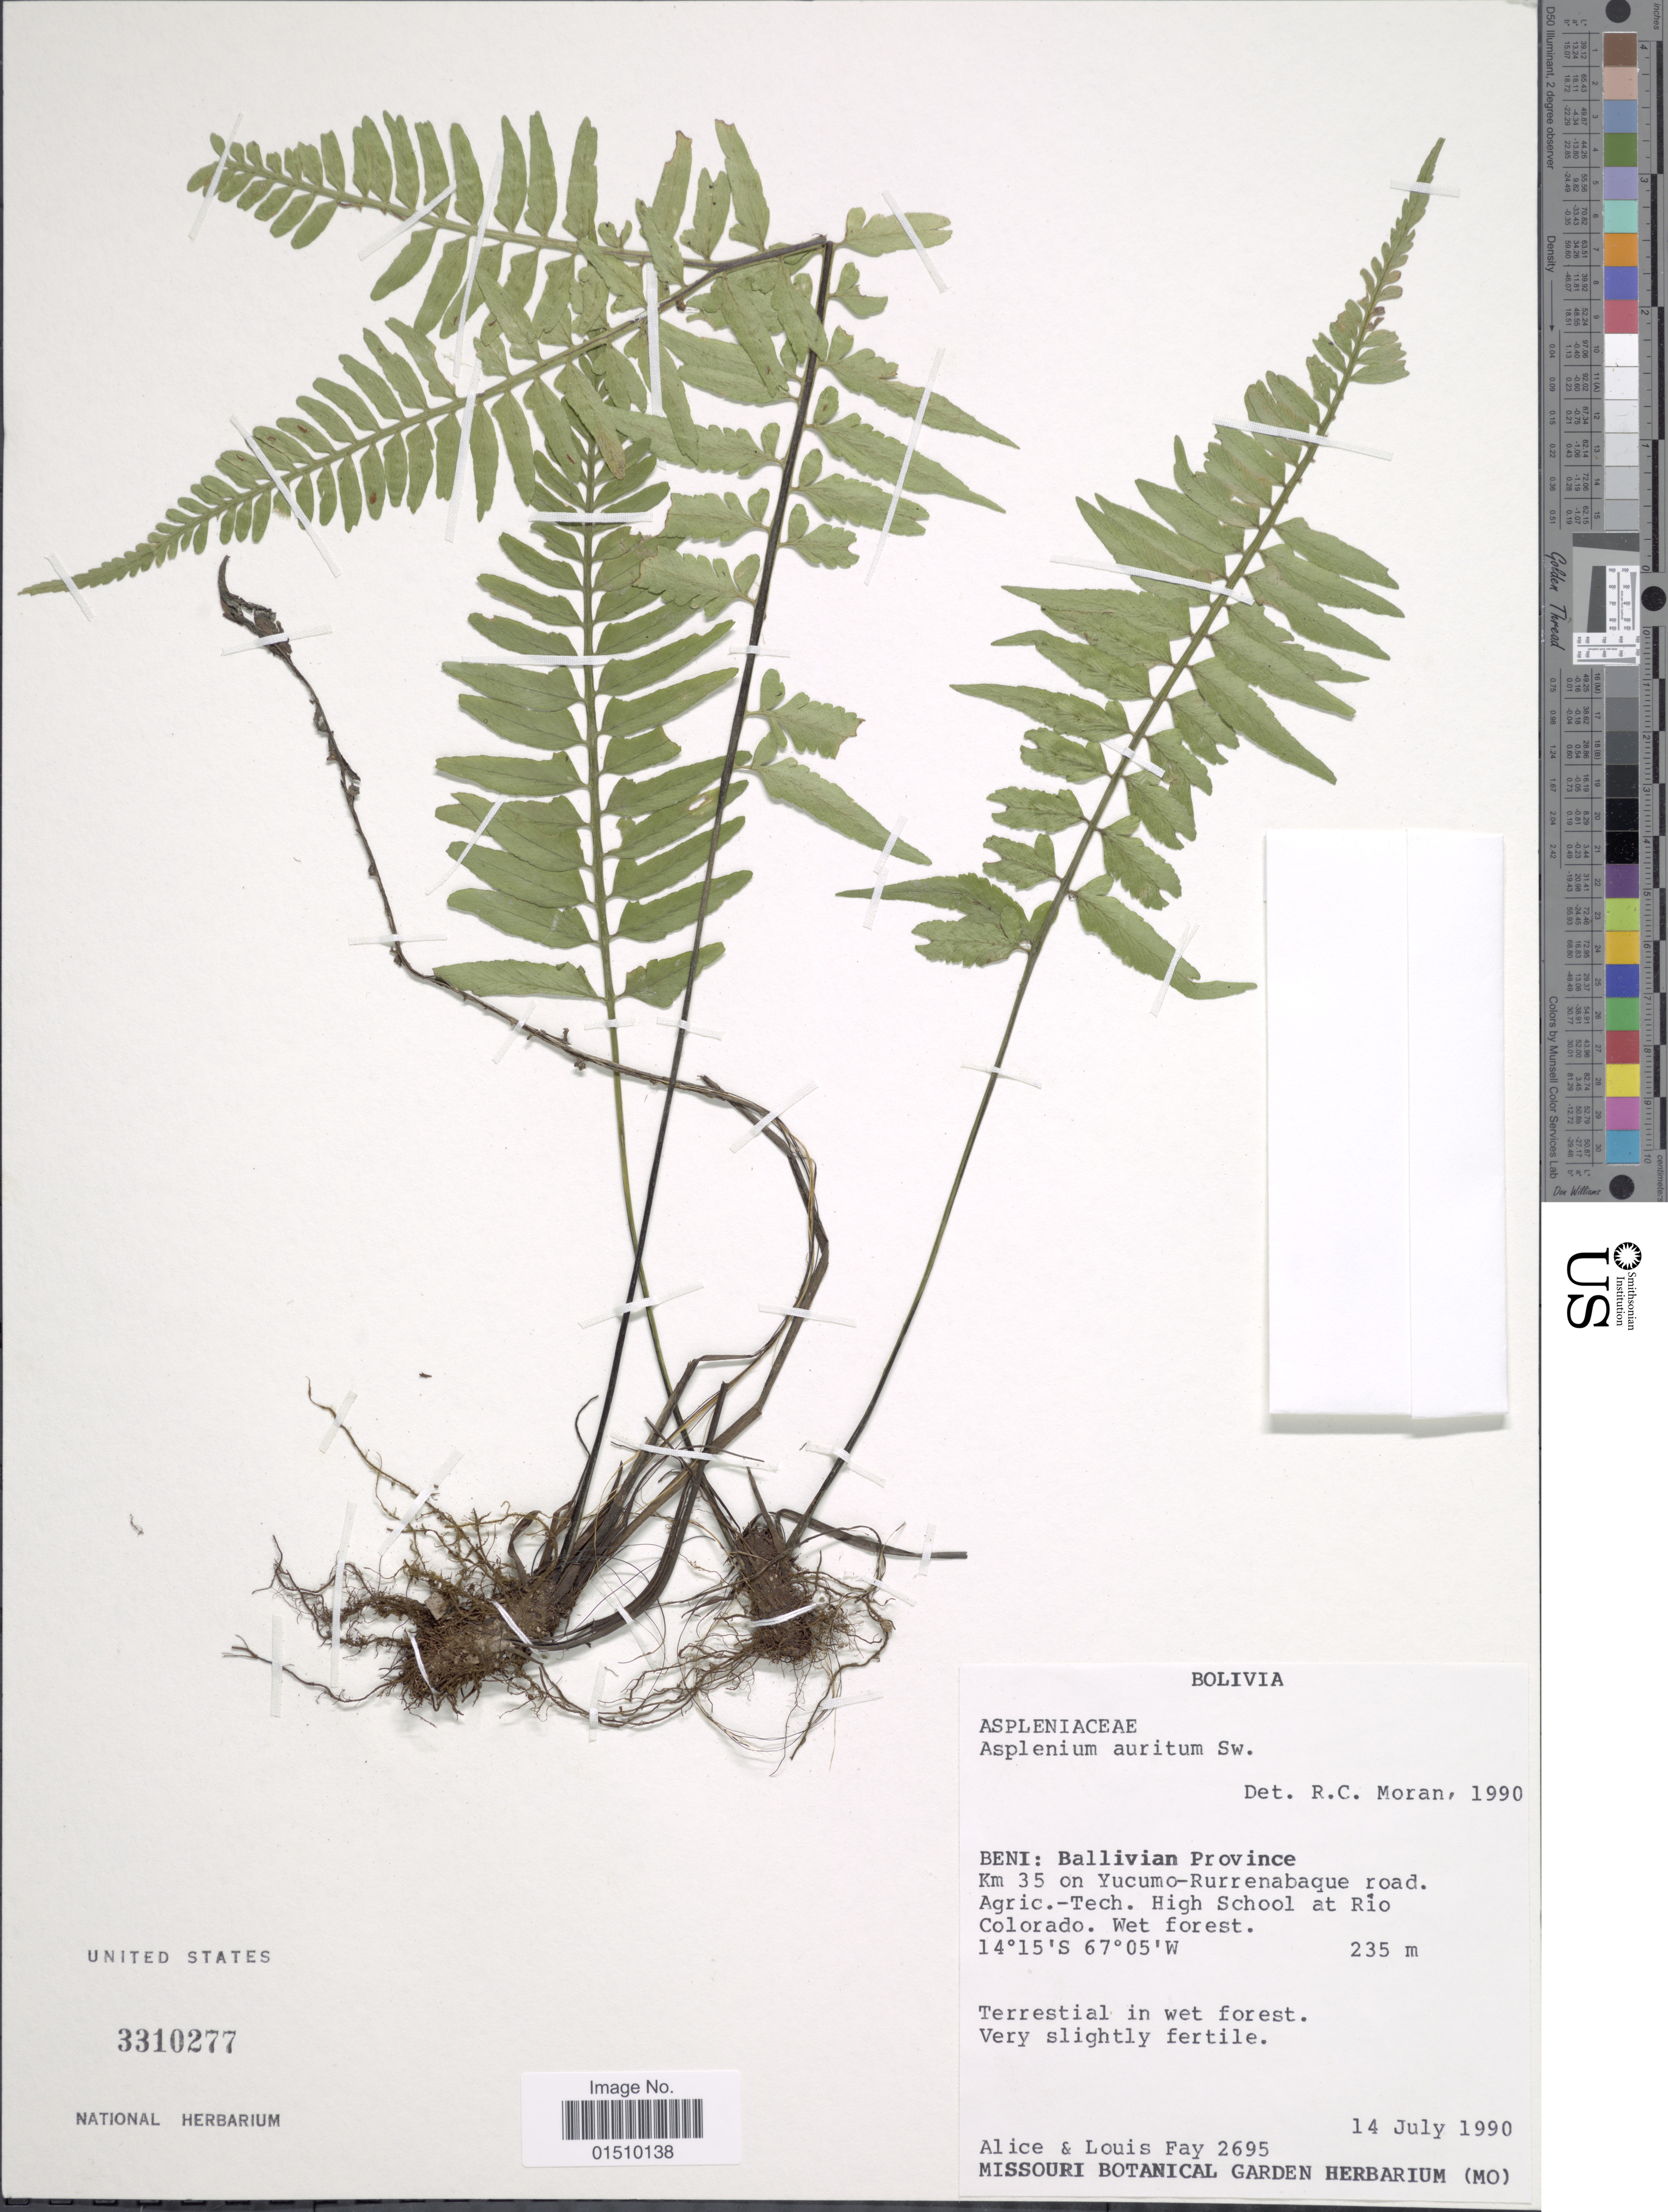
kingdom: Plantae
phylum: Tracheophyta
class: Polypodiopsida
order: Polypodiales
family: Aspleniaceae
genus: Asplenium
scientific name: Asplenium auritum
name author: Sw.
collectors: A. Fay & L. Fay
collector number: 2695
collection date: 1990-07-14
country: Bolivia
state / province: Beni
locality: Bolivia, Ballivian Province, Km 35 on Yucumo-Rurrenabaque road. Agric.-Tech. High School at Rio Colorado.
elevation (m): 235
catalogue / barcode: US 3310277